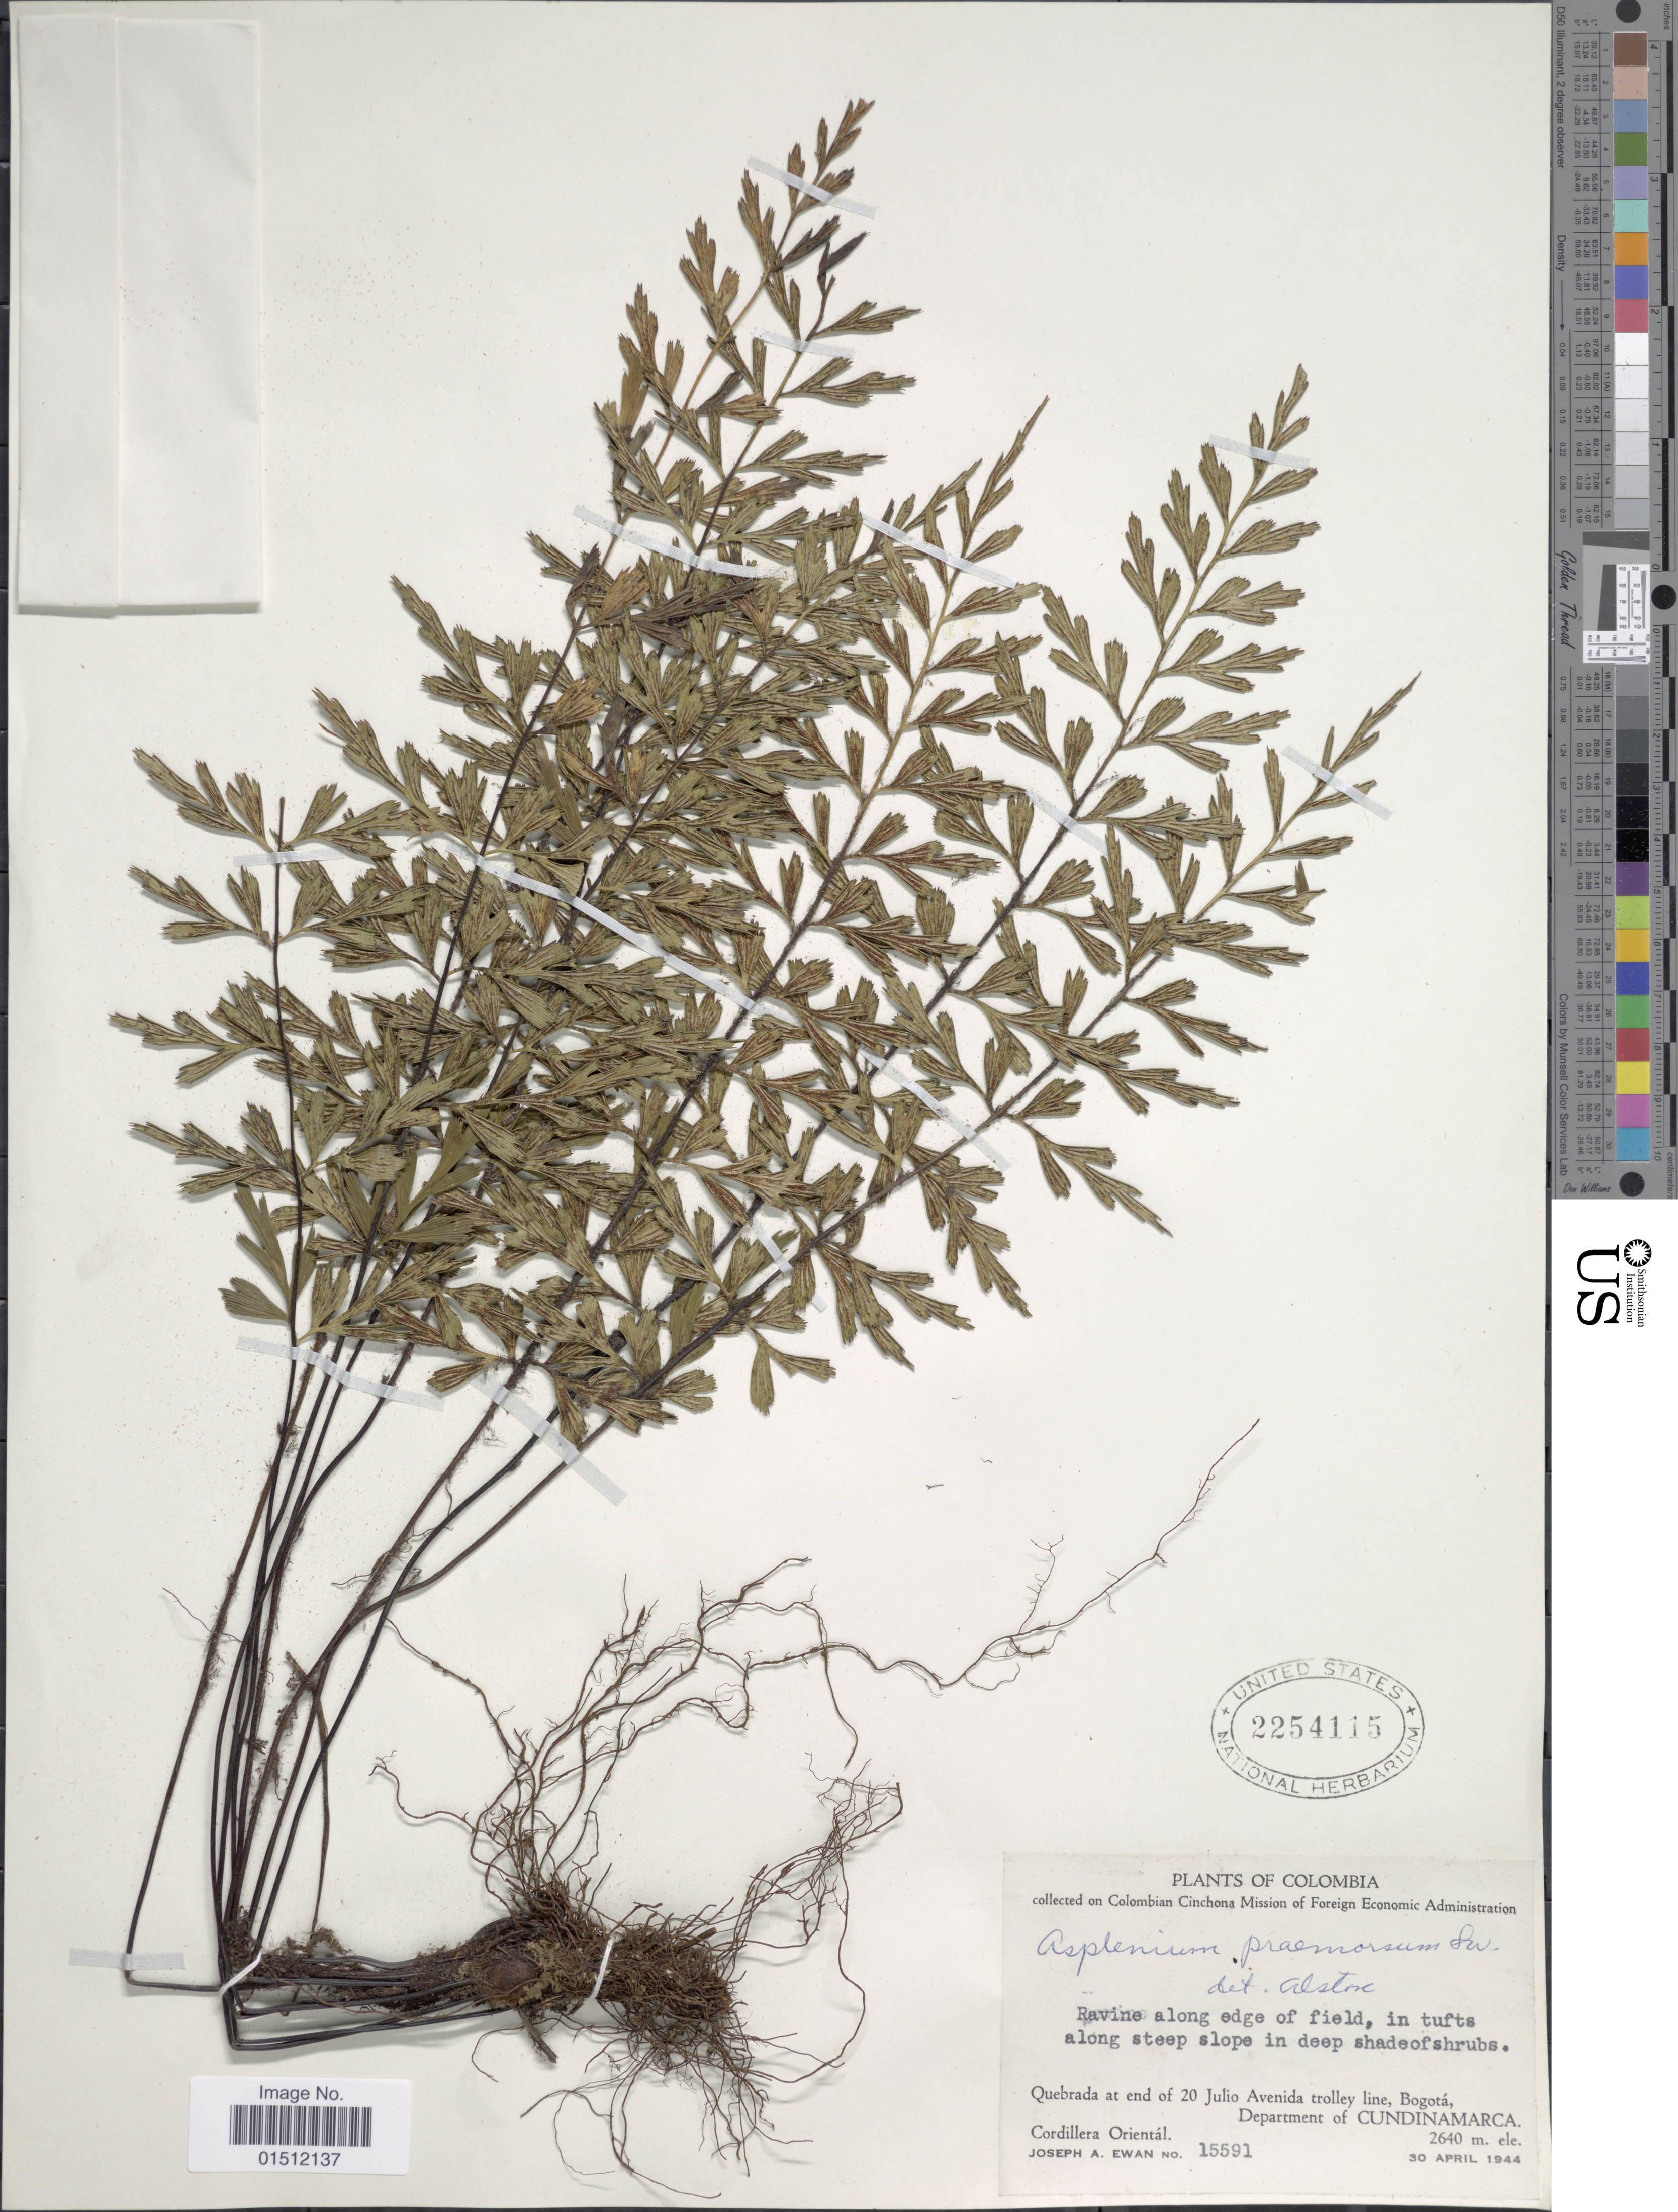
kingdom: Plantae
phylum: Tracheophyta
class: Polypodiopsida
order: Polypodiales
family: Aspleniaceae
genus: Asplenium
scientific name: Asplenium praemorsum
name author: Sw.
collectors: J. A. Ewan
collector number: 15591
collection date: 1944-04-30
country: Colombia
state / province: Cundinamarca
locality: Quebrada at end of 20 julio Avenida trolley line, Bogota, Department of Cundinamarca. Cordillera Oriental.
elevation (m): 2640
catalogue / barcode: US 2254115